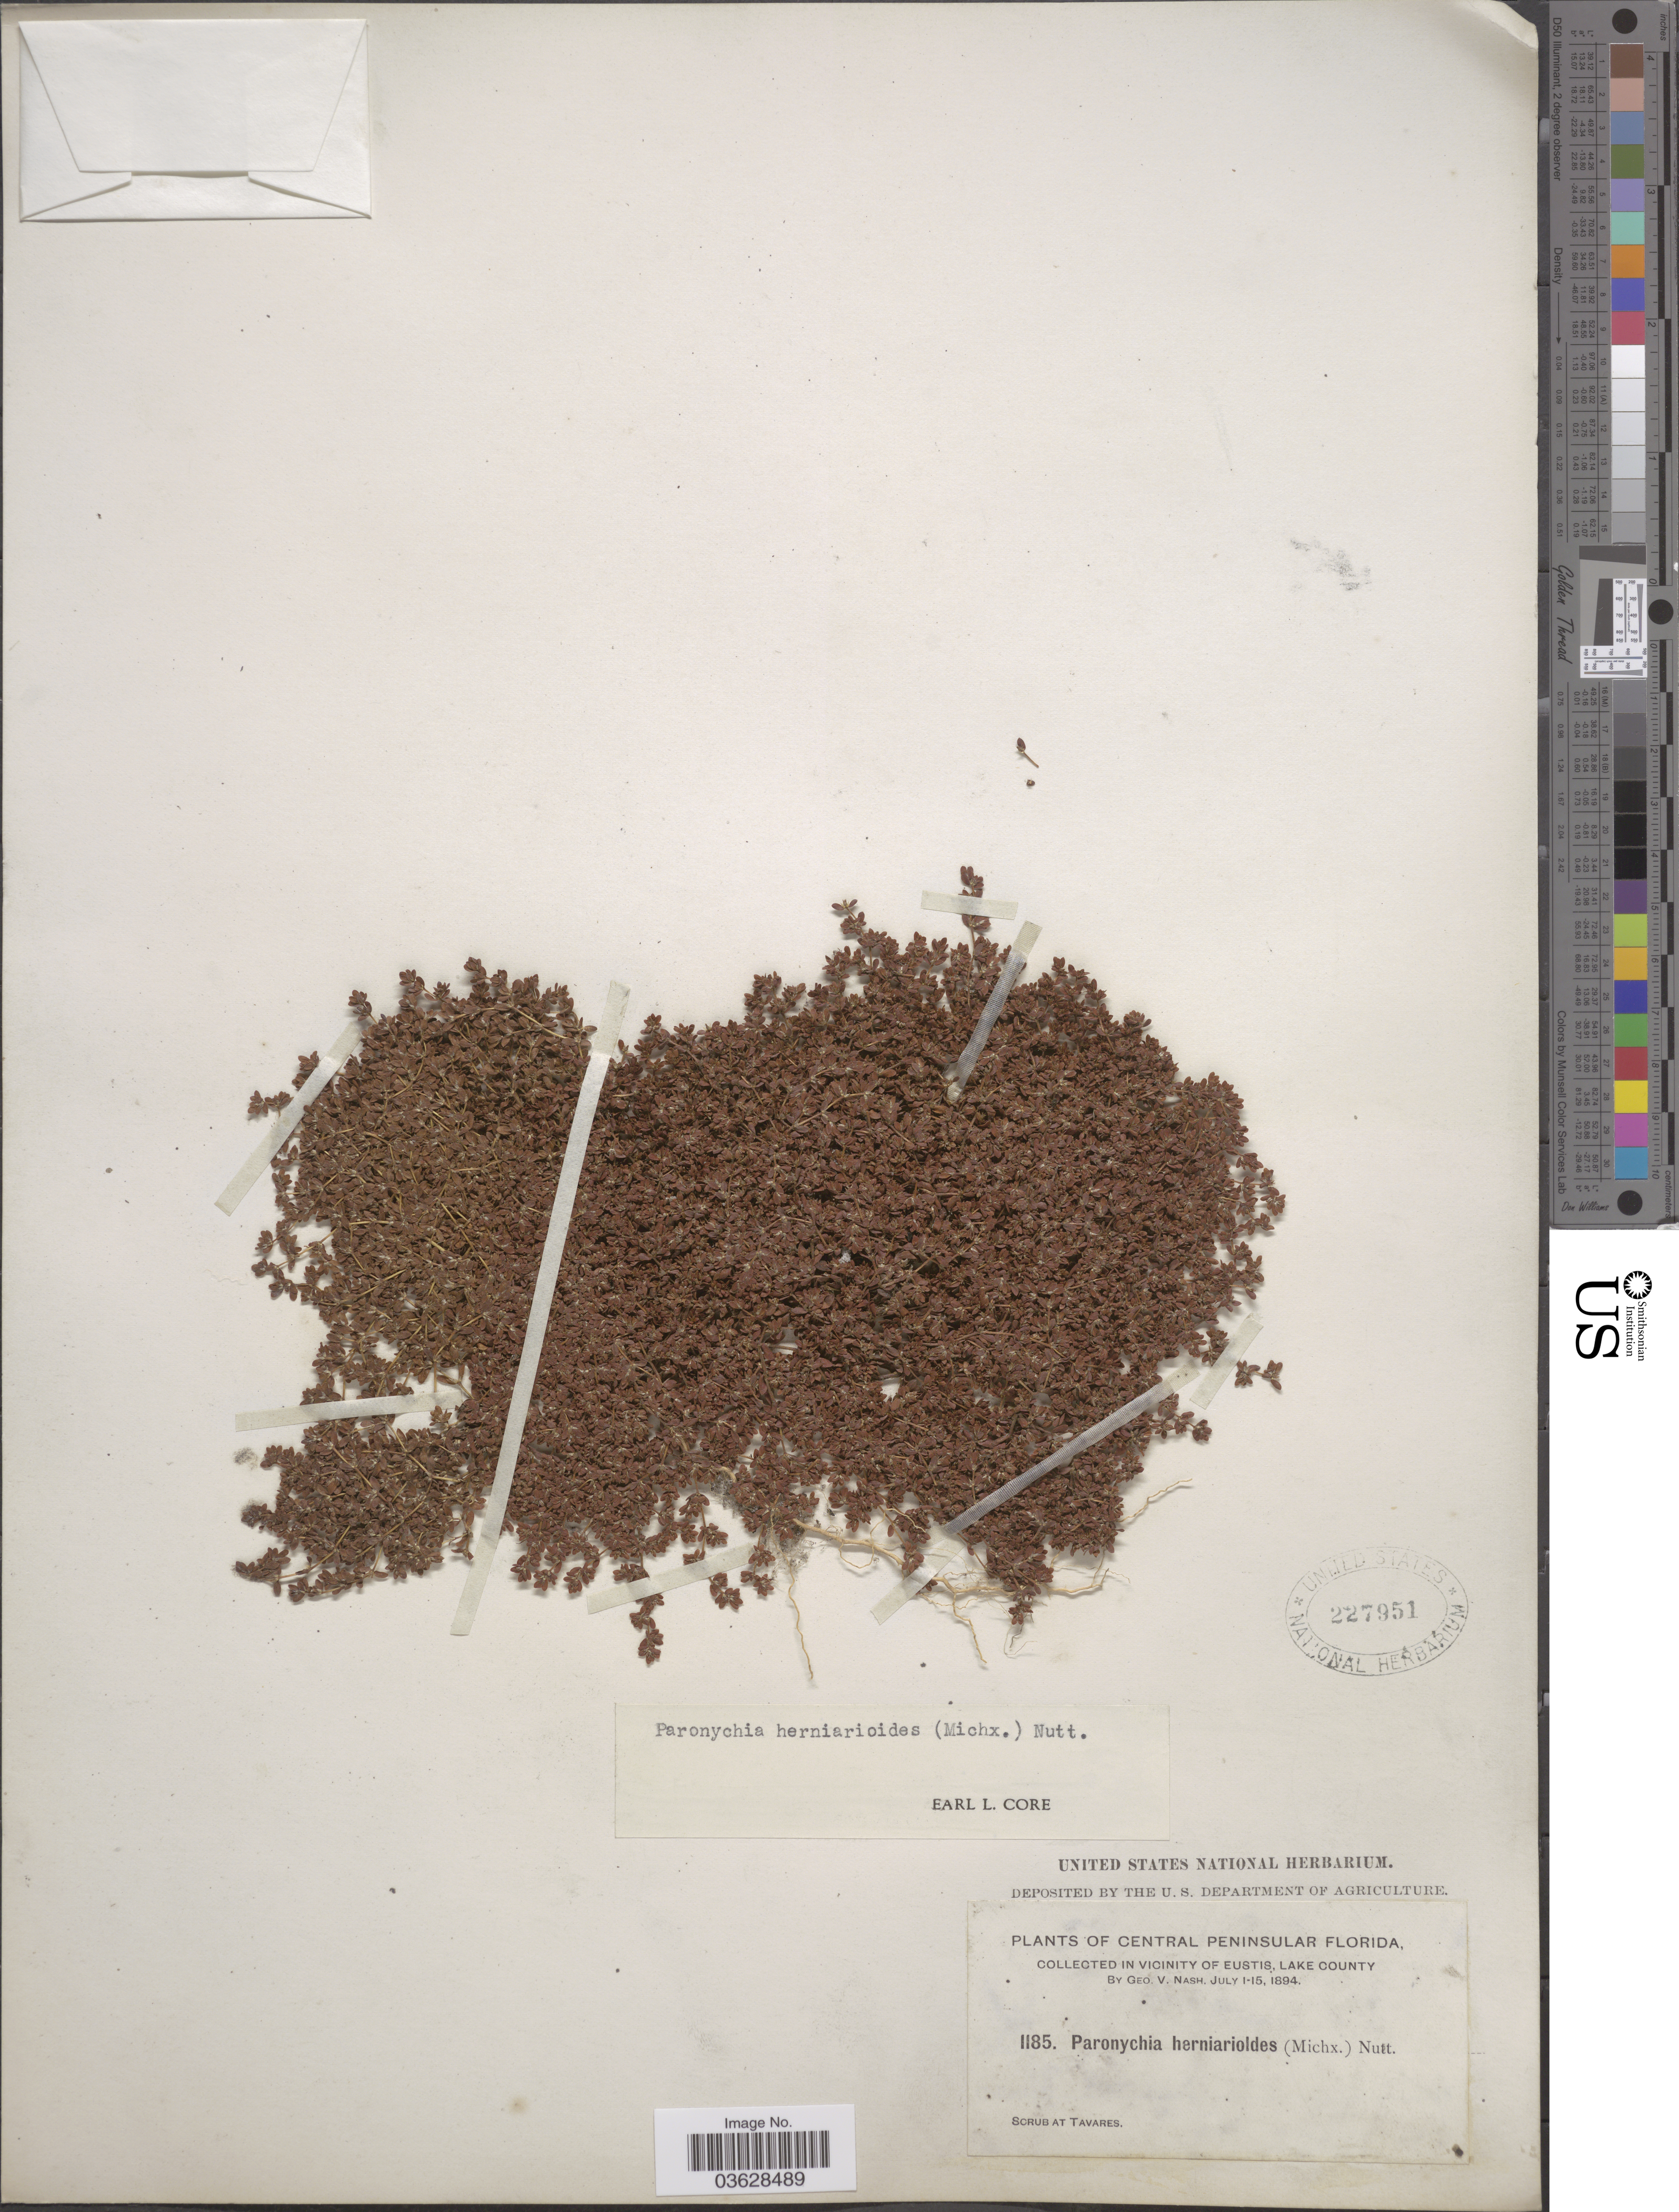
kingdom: Plantae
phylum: Tracheophyta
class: Magnoliopsida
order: Caryophyllales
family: Caryophyllaceae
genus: Paronychia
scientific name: Paronychia herniarioides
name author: (Michx.) Nutt.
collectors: G. V. Nash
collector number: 1185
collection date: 1894-07-01/1894-07-15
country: United States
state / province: Florida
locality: Central Peninsular Florida. In vicinity of Eustis, Lake County. At Tavares.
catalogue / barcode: US 227951